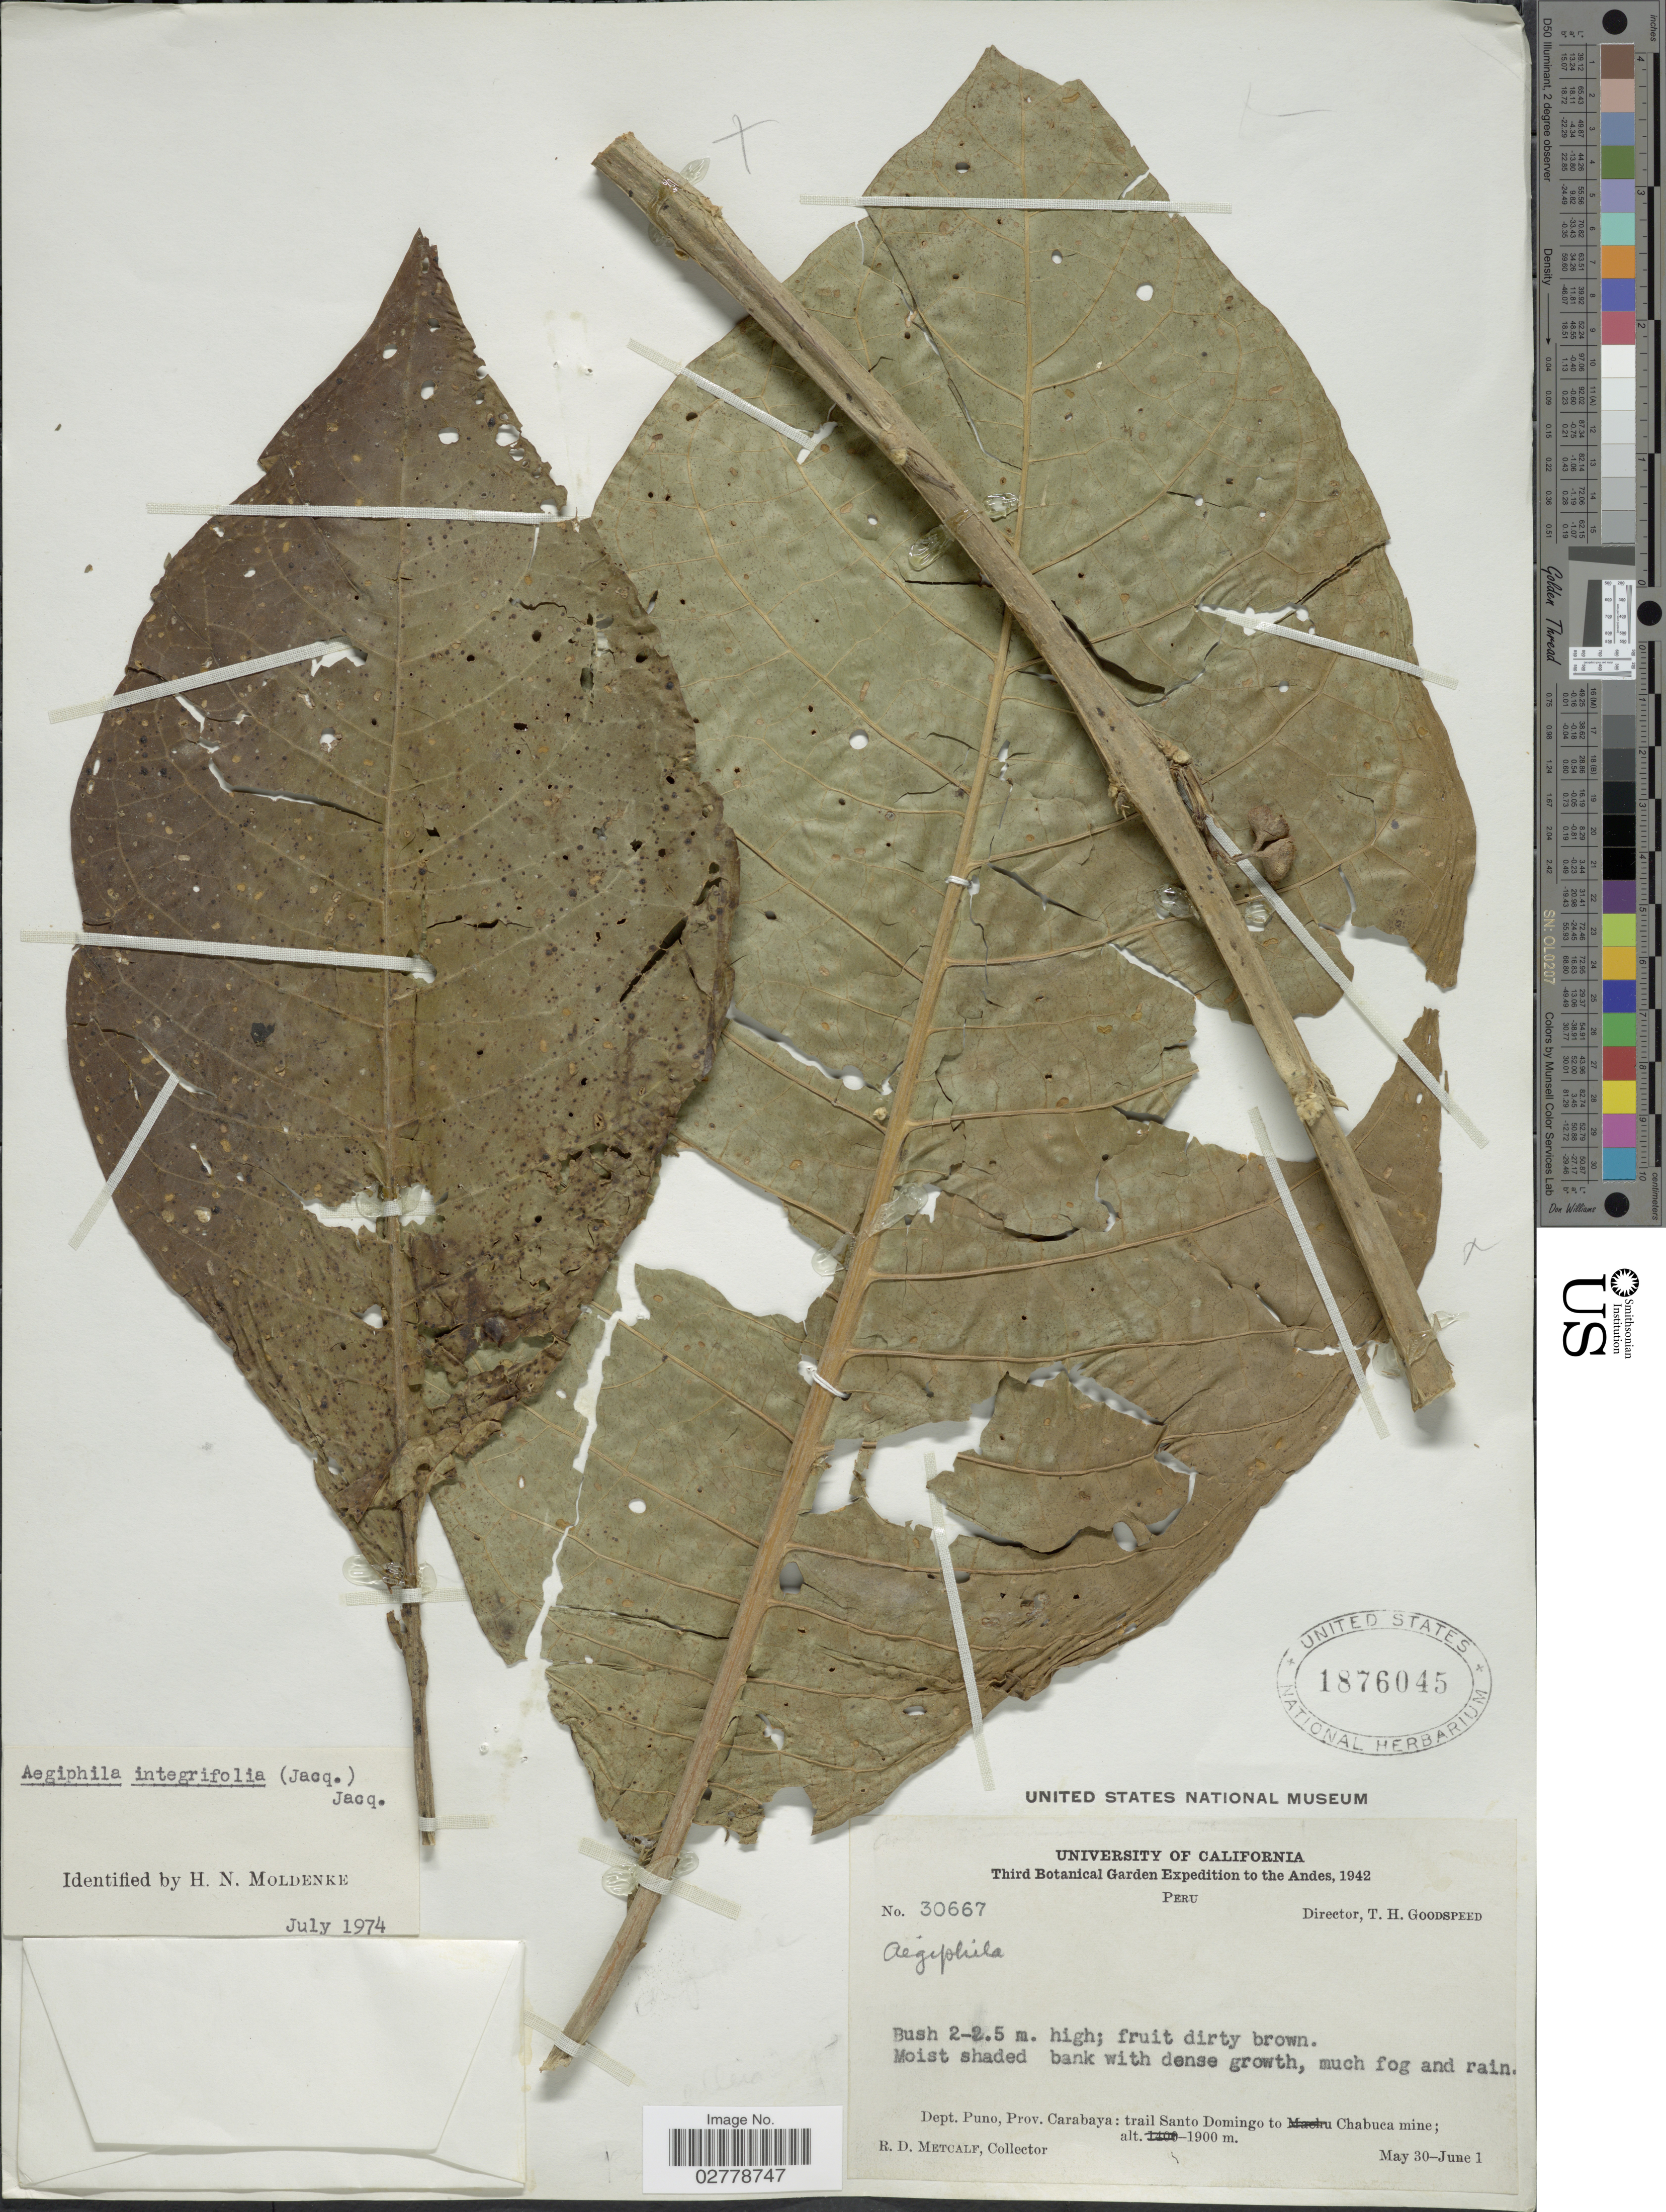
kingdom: Plantae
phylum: Tracheophyta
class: Magnoliopsida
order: Lamiales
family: Lamiaceae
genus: Aegiphila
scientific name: Aegiphila integrifolia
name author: (Jacq.) B.D. Jacks.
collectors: R. D. Metcalf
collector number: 30667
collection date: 1942-05-30/1942-06-01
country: Peru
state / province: Puno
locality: The Andes, Dept. Puno, Prov. Carabaya: trail Santo Domingo to Chabuca mine.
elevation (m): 1900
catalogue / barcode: US 1876045